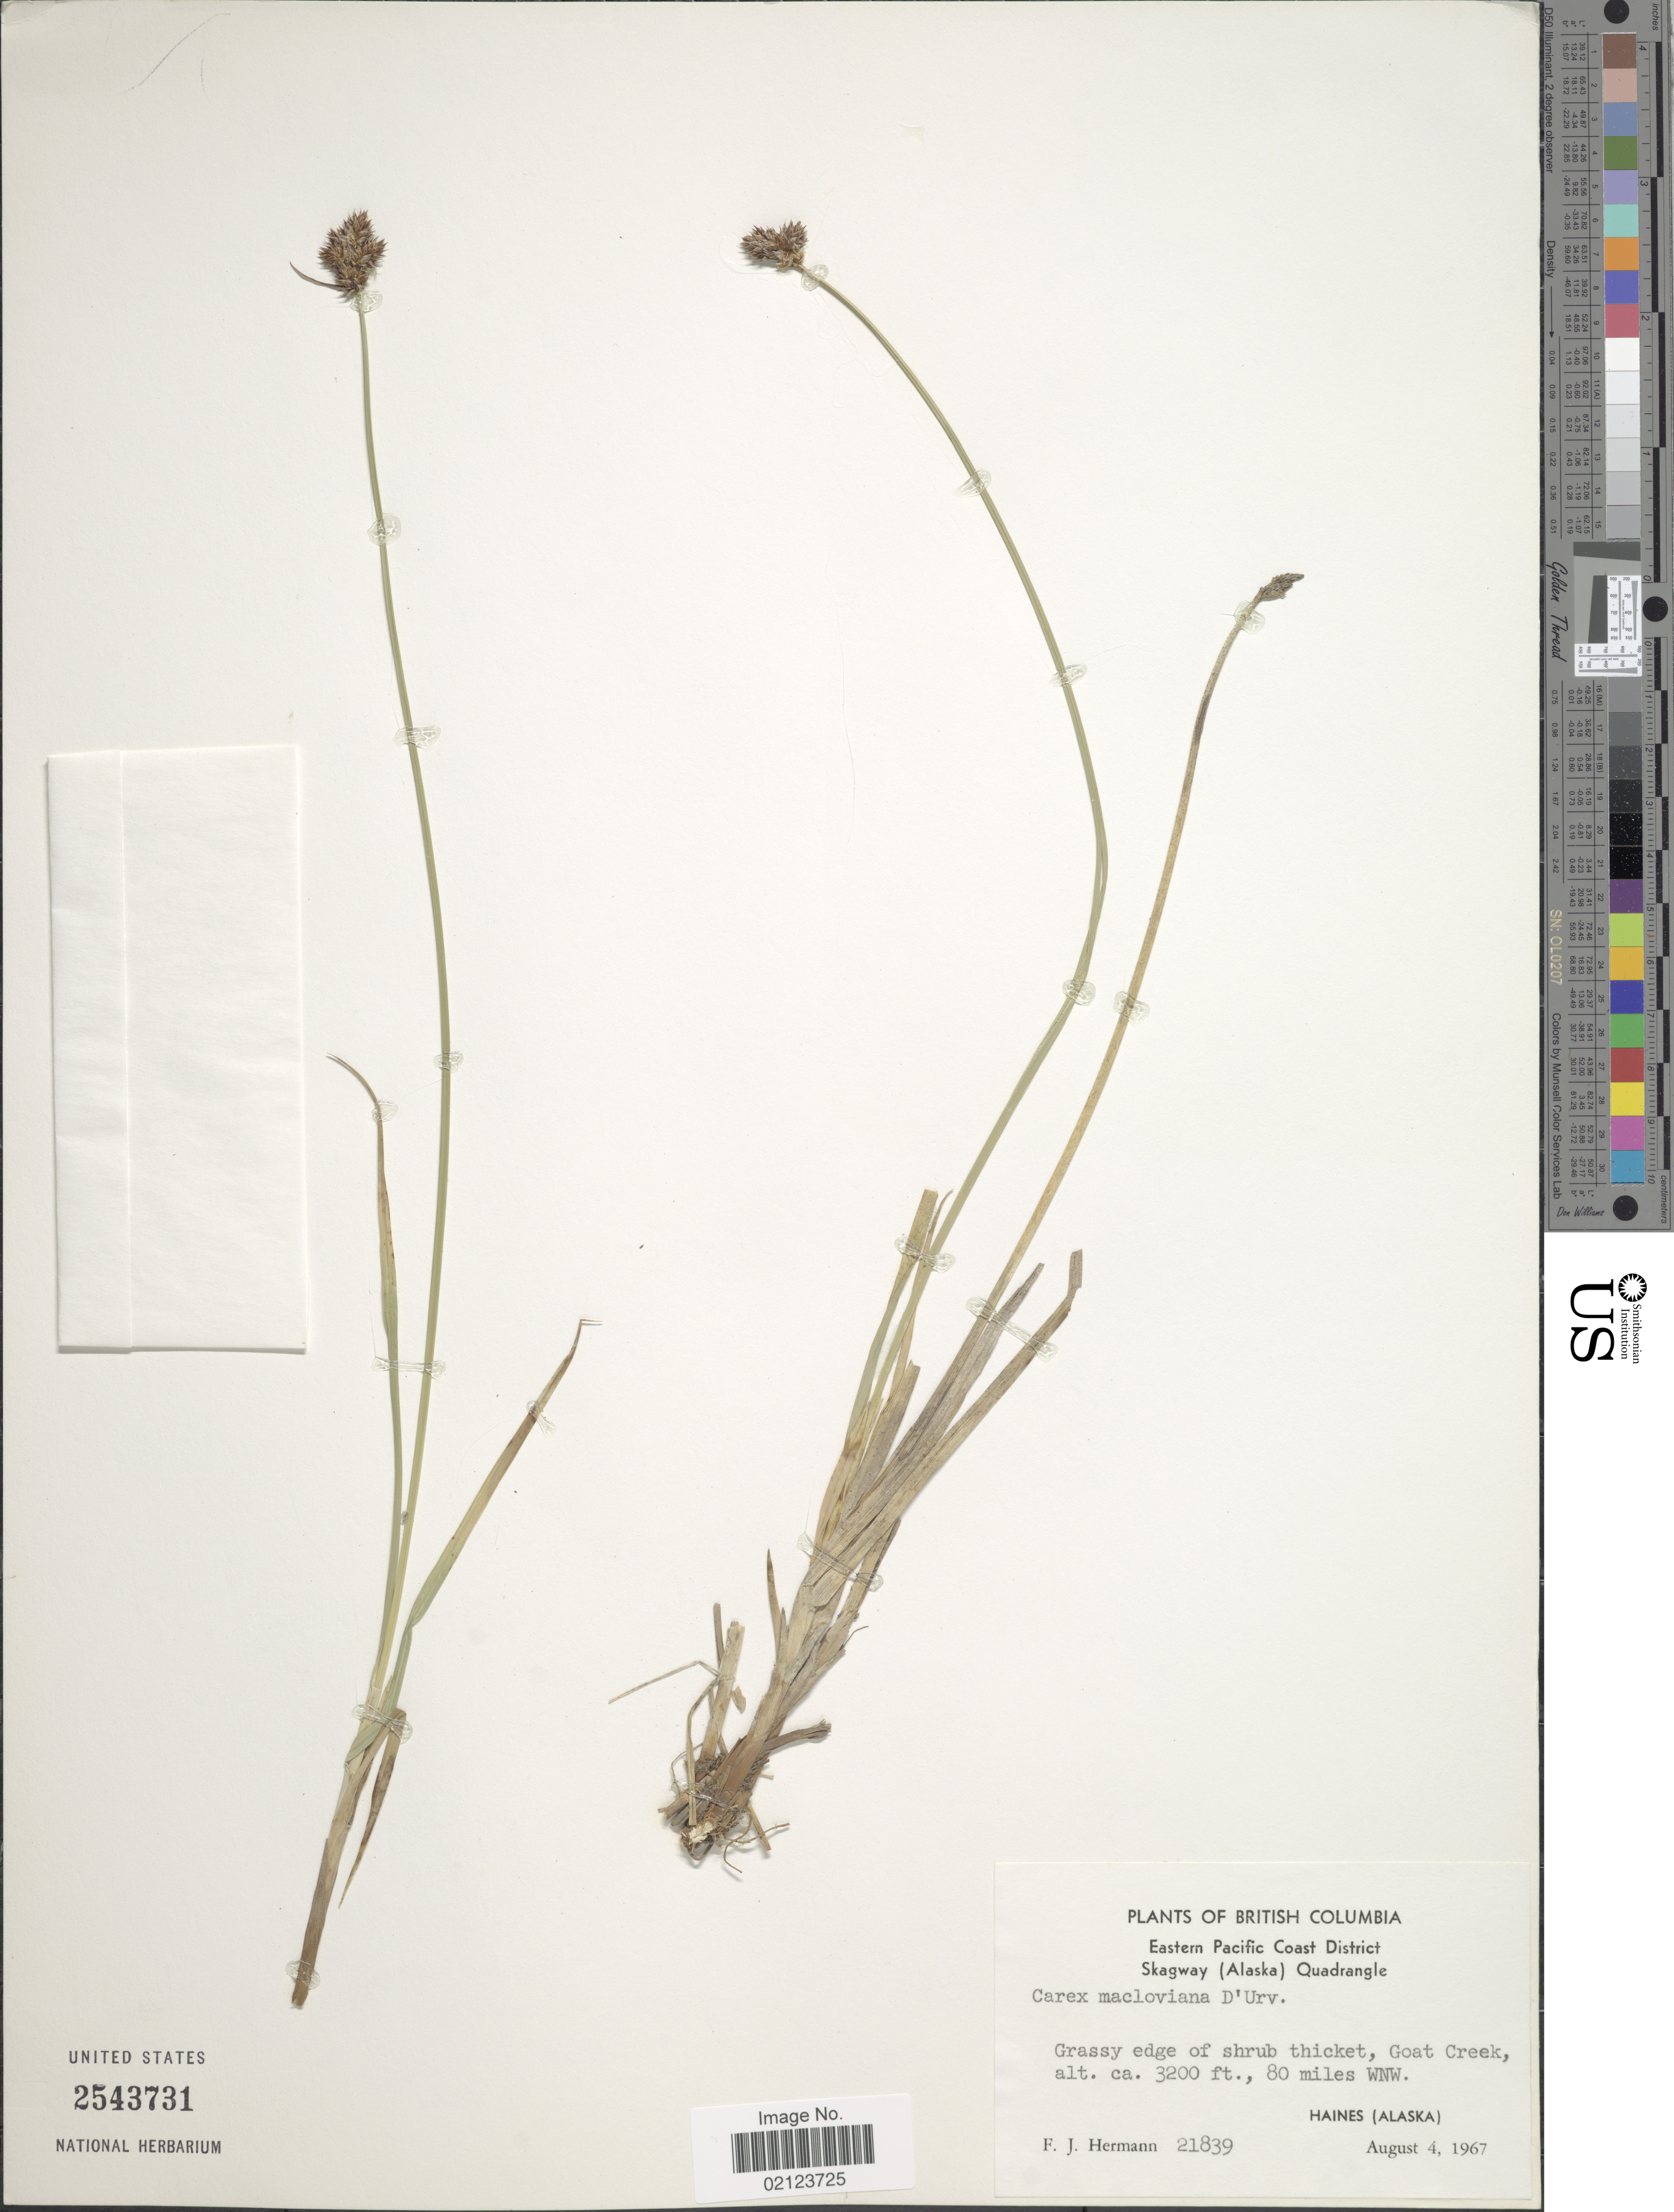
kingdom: Plantae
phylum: Tracheophyta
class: Liliopsida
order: Poales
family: Cyperaceae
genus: Carex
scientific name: Carex macloviana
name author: d'Urv.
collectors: F. J. Hermann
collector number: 21839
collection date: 1967-08-04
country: Canada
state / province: British Columbia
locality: Eastern Pacific Coast District. Skagway (Alaska) Quadrangle. Grassy edge of shrub thicket, Goat Creek, 80 miles WNW. Haines (Alaska)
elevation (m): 975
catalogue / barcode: US 2543731